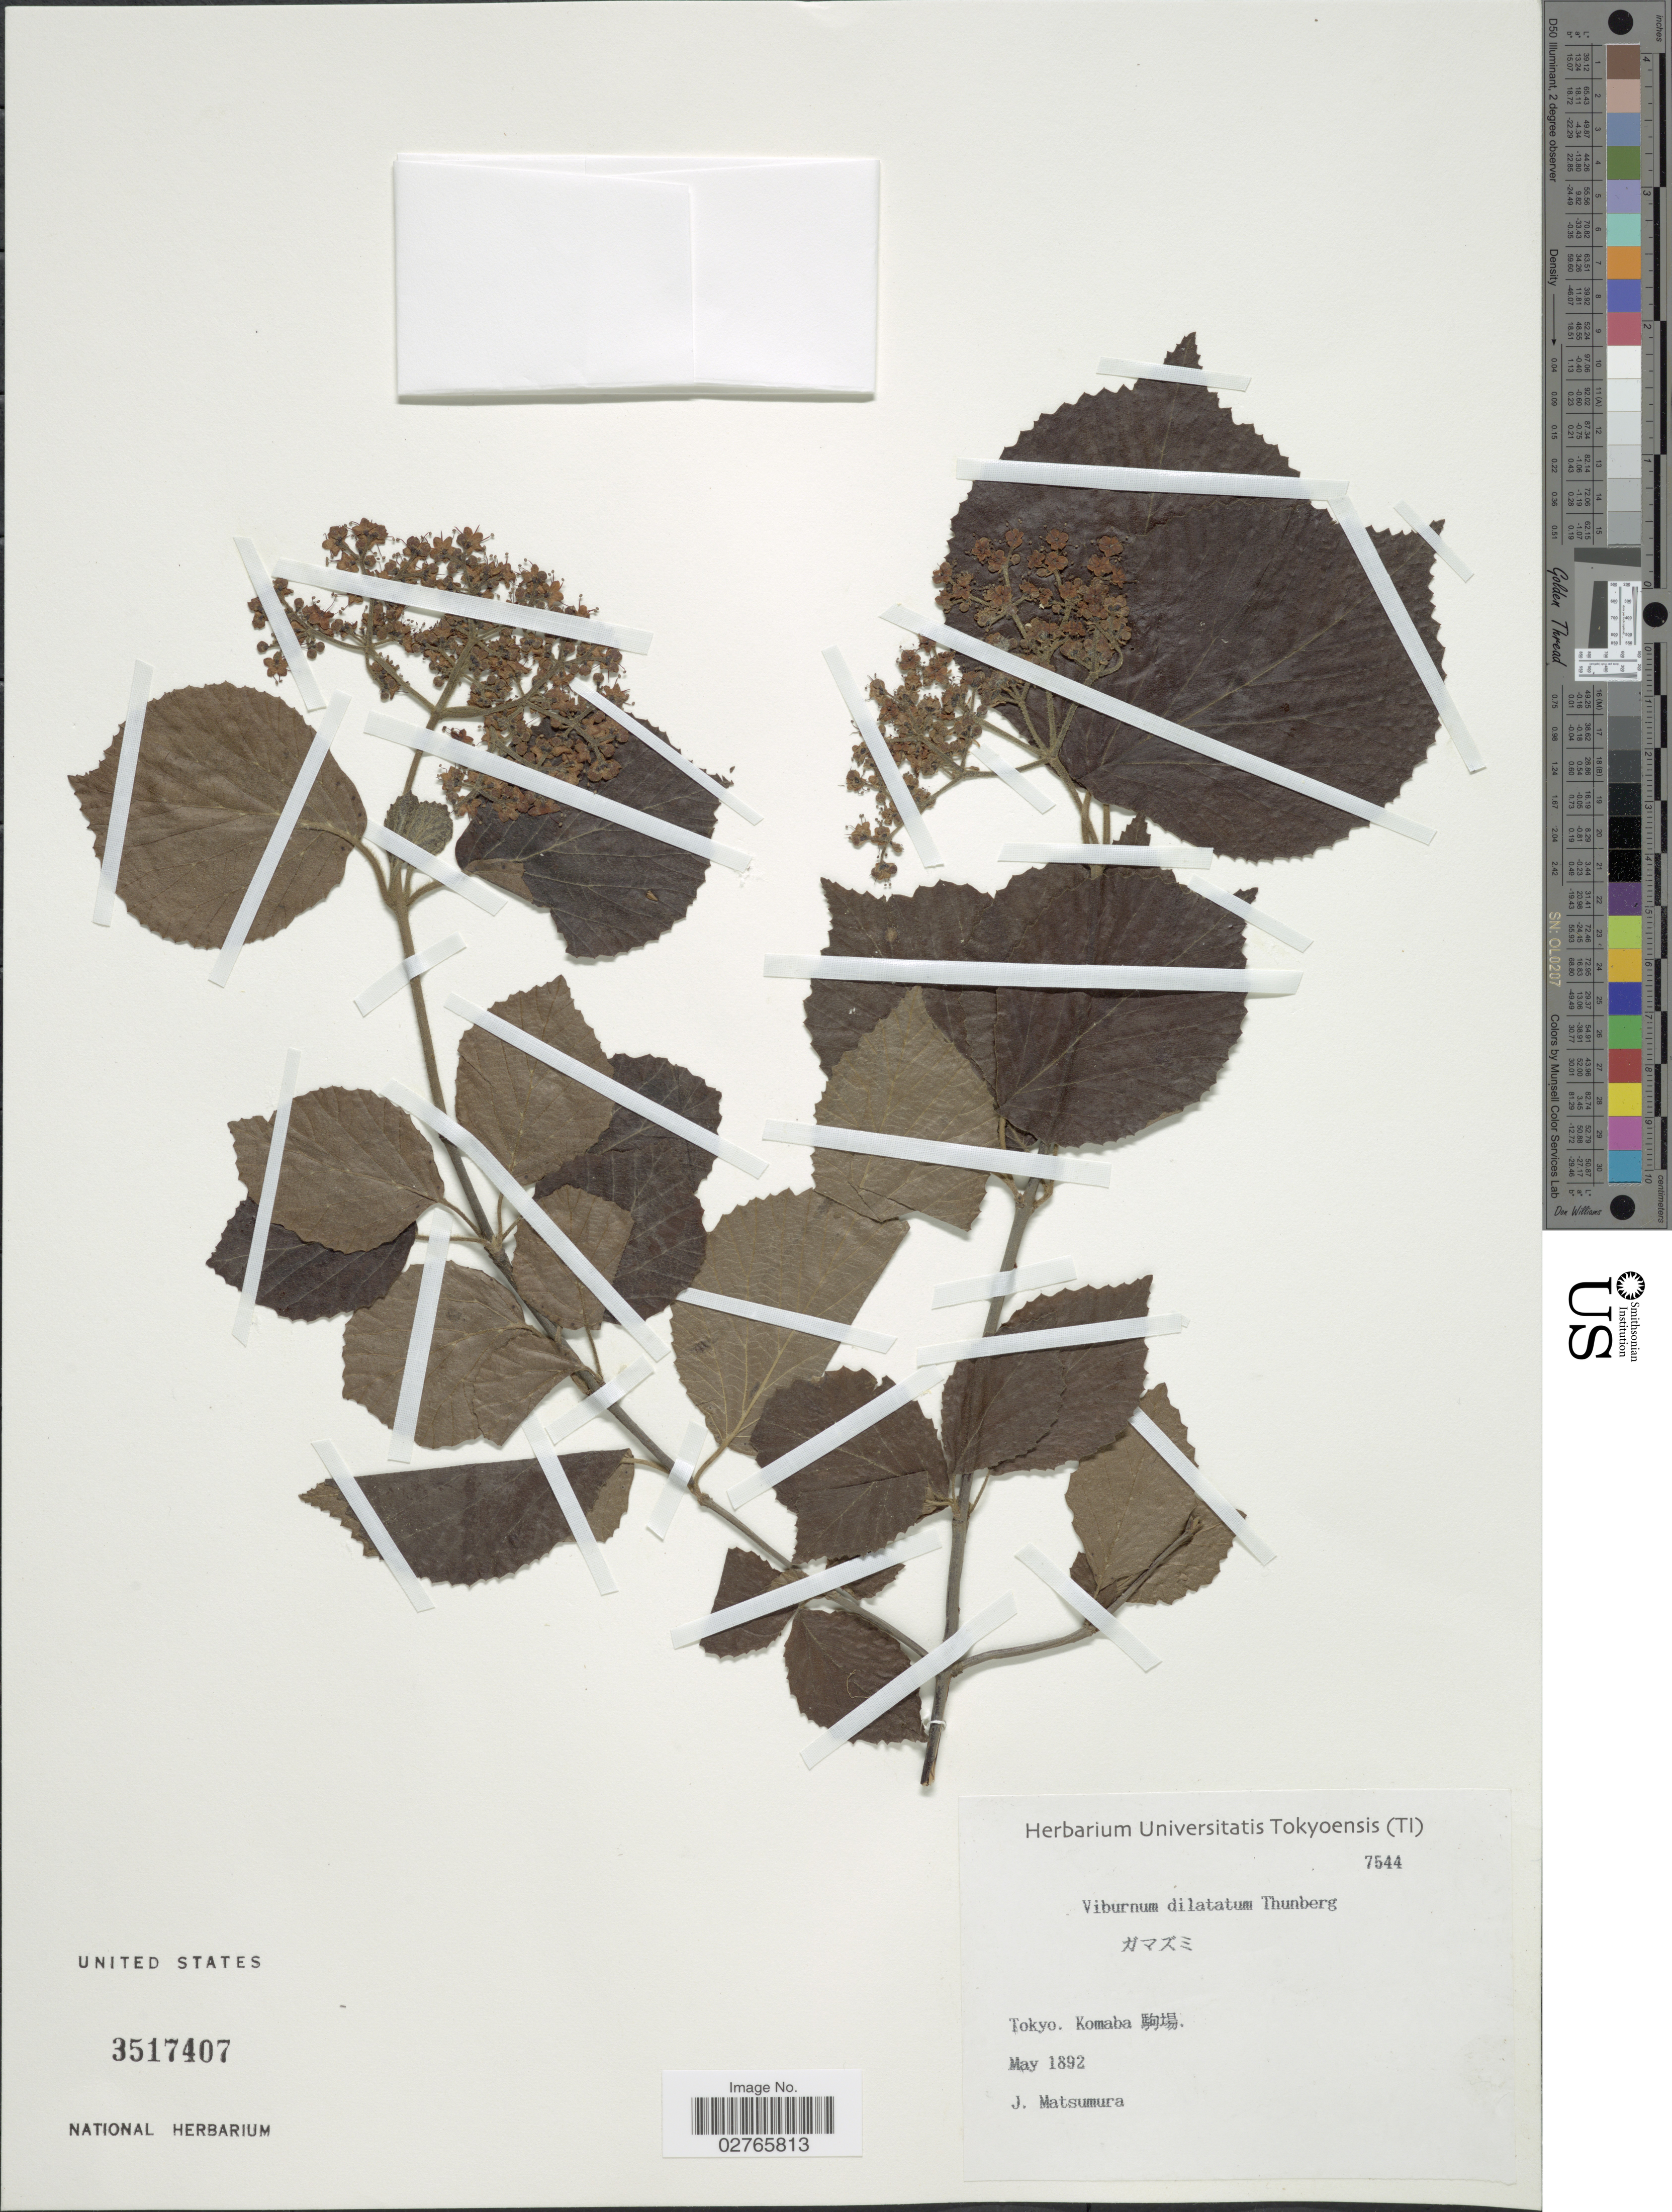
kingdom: Plantae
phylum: Tracheophyta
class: Magnoliopsida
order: Dipsacales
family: Viburnaceae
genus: Viburnum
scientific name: Viburnum dilatatum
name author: Thunb.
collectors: J. Matsumura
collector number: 7544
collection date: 1892-05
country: Japan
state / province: Tokyo, Federal City of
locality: Komaba. X.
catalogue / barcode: US 3517407